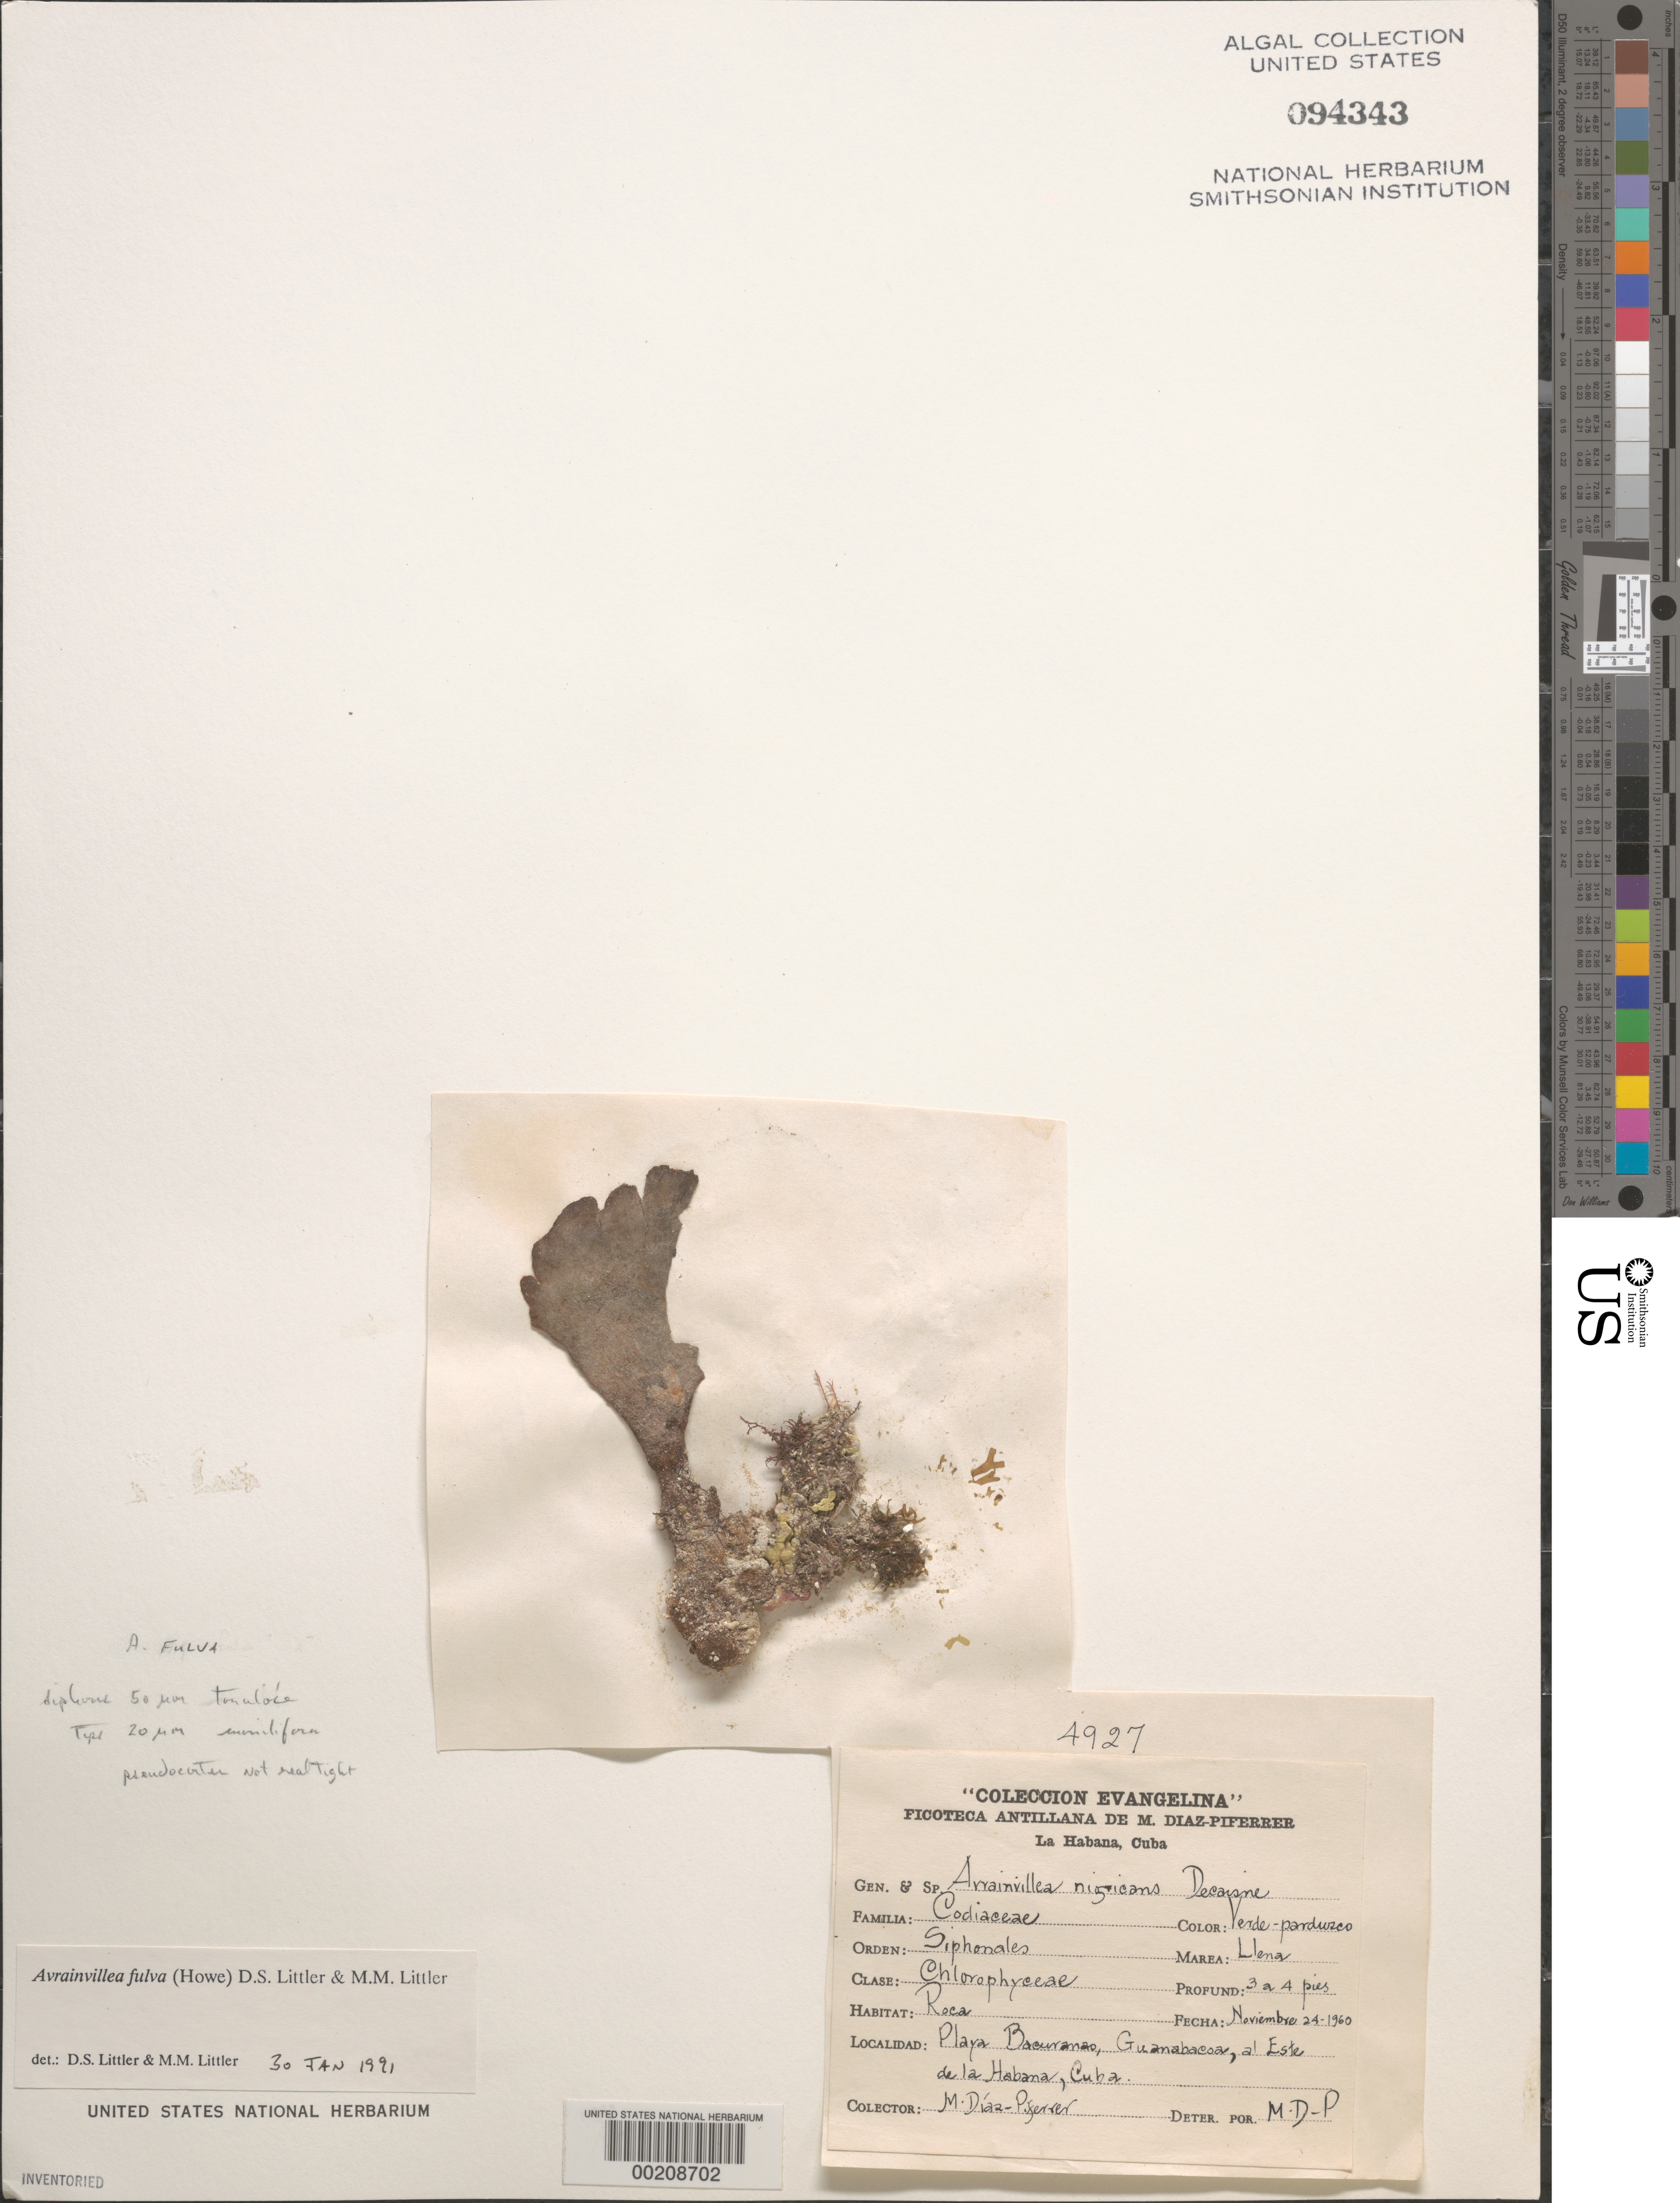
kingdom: Plantae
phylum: Chlorophyta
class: Ulvophyceae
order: Bryopsidales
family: Dichotomosiphonaceae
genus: Avrainvillea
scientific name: Avrainvillea fulva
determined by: Littler, D. S.; Littler, M. M.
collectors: M. Diaz-Piferrer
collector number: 4927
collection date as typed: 24 Nov 1960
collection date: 1960-11-24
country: Cuba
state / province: La Habana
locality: Playa bacuranao, guanabacoa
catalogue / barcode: US 94343